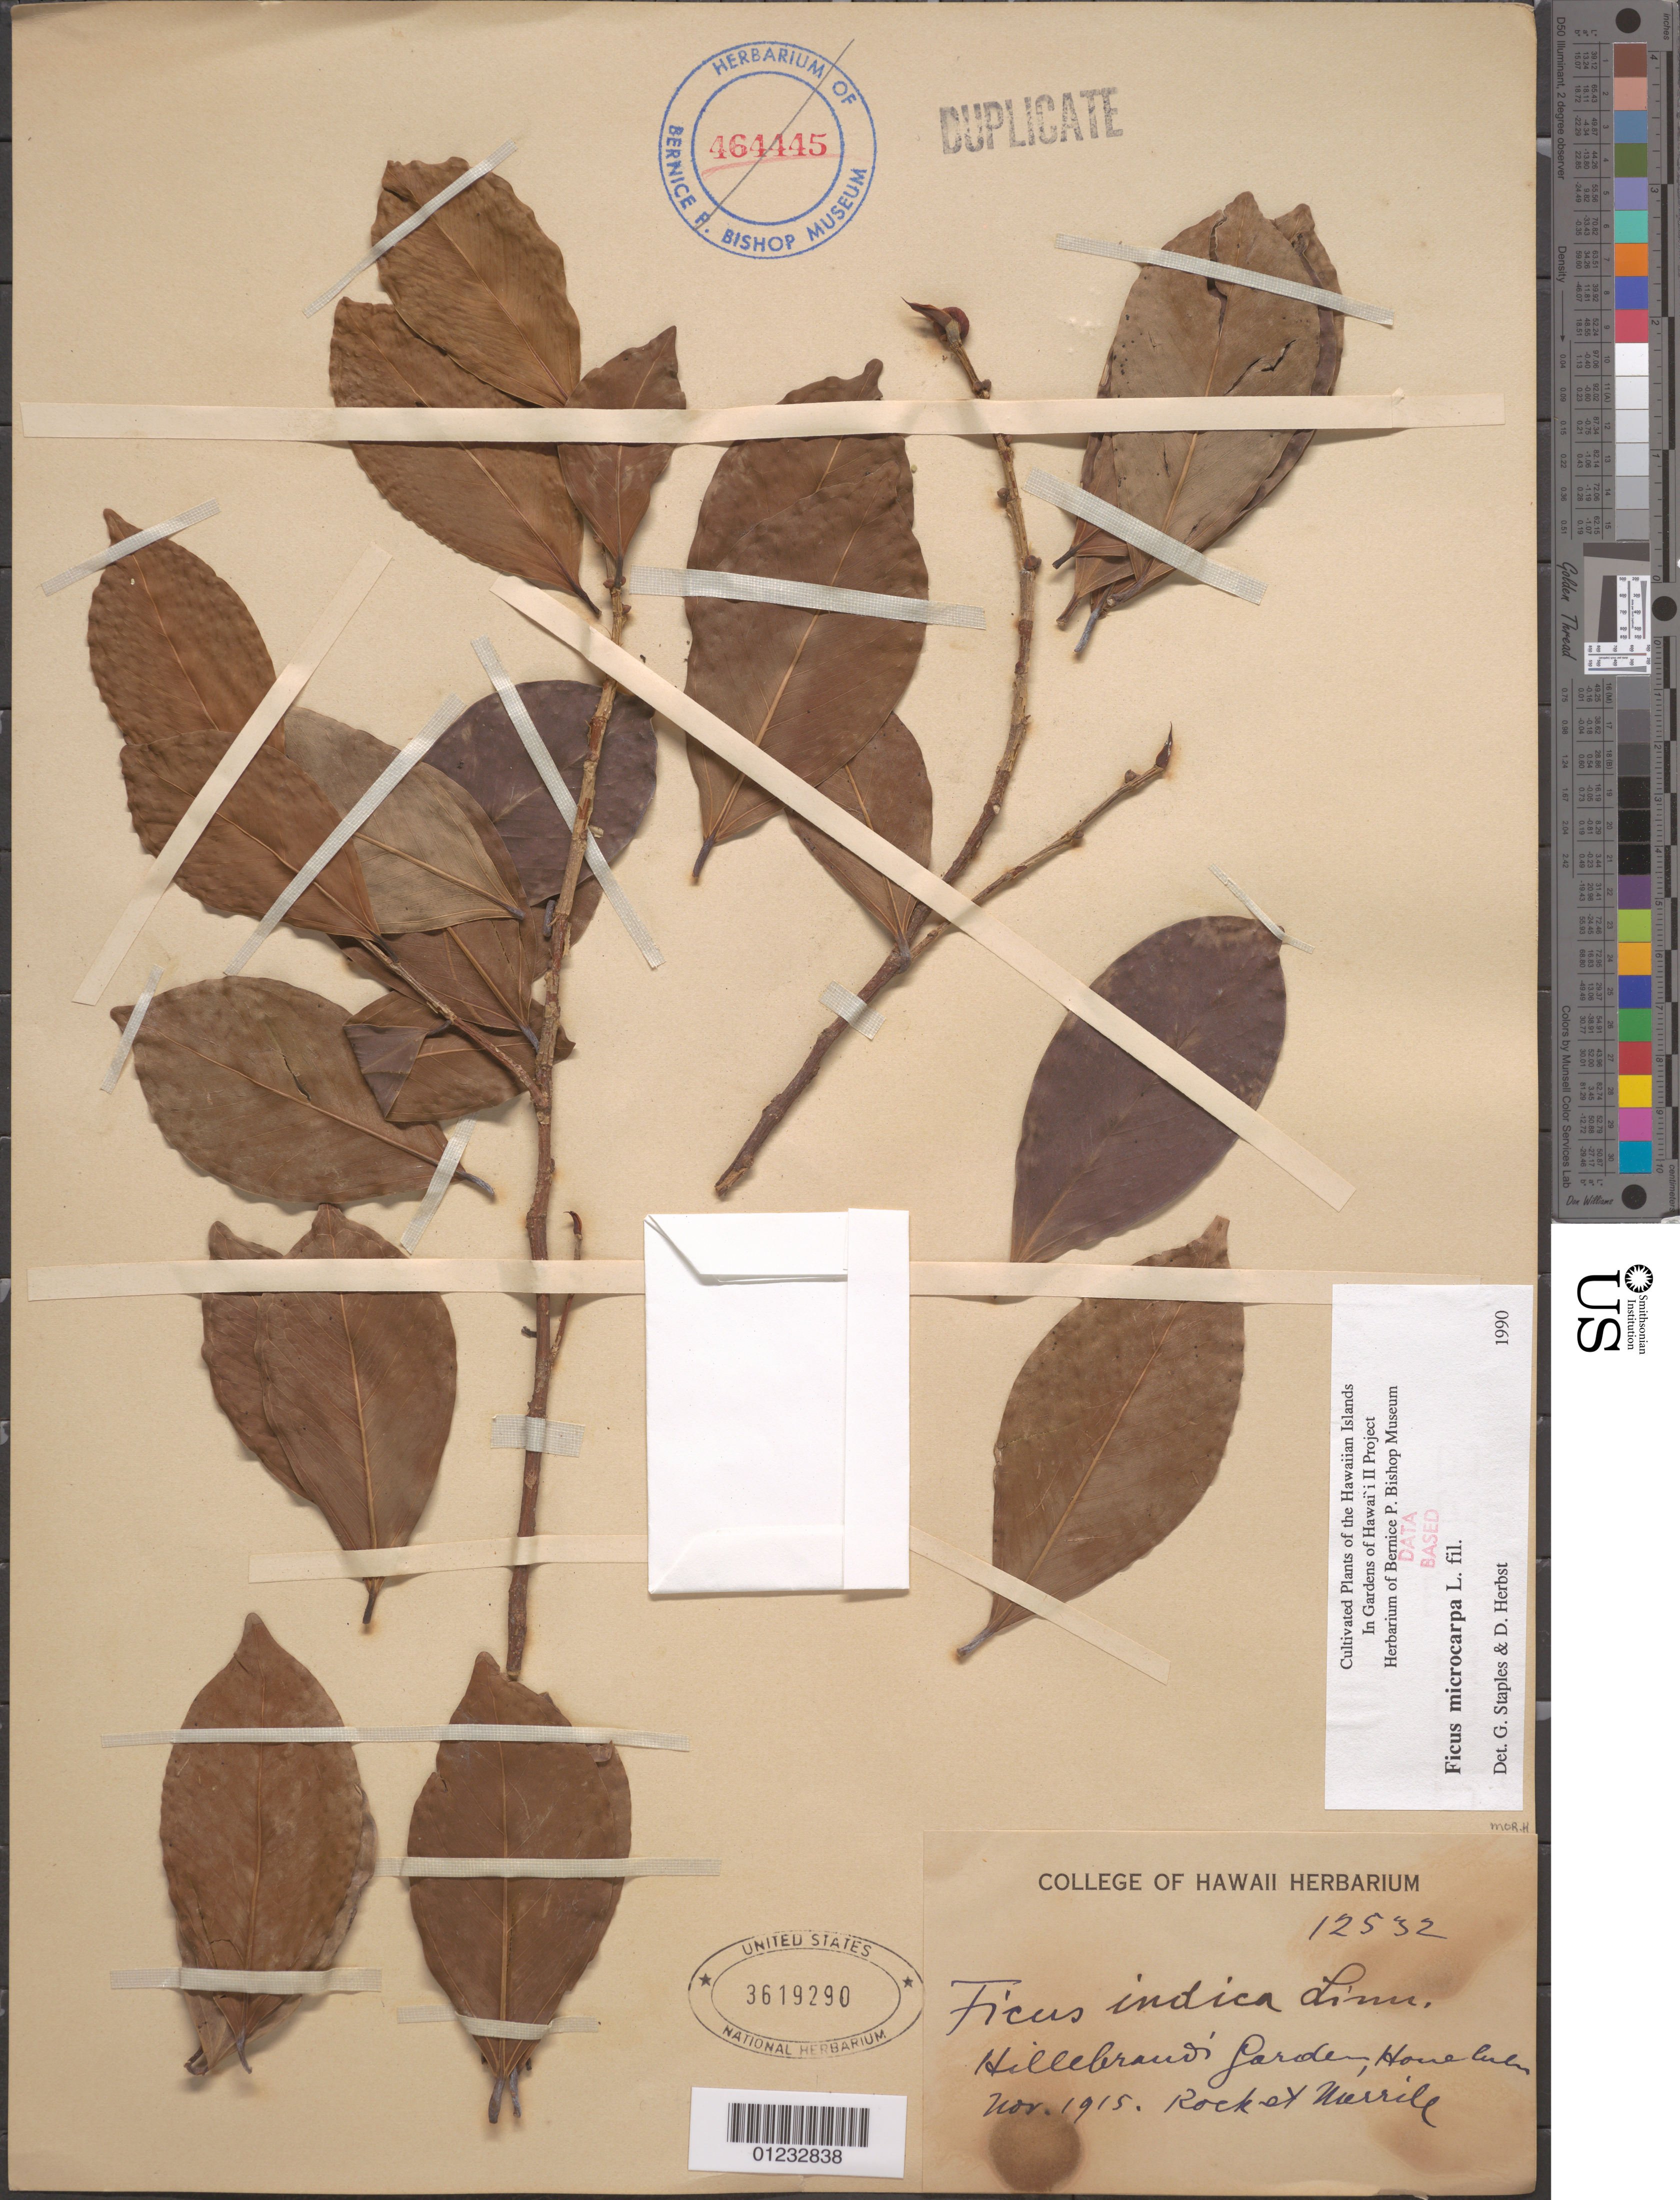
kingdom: Plantae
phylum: Tracheophyta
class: Magnoliopsida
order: Rosales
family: Moraceae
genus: Ficus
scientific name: Ficus microcarpa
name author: L. f.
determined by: Staples, G. W.; Herbst, D. R.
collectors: J. F. Rock & Merrill, --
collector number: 12532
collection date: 1915-11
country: United States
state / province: Hawaii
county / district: Honolulu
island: Oahu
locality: Hillebrand Garden, Honolulu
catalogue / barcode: US 3619290